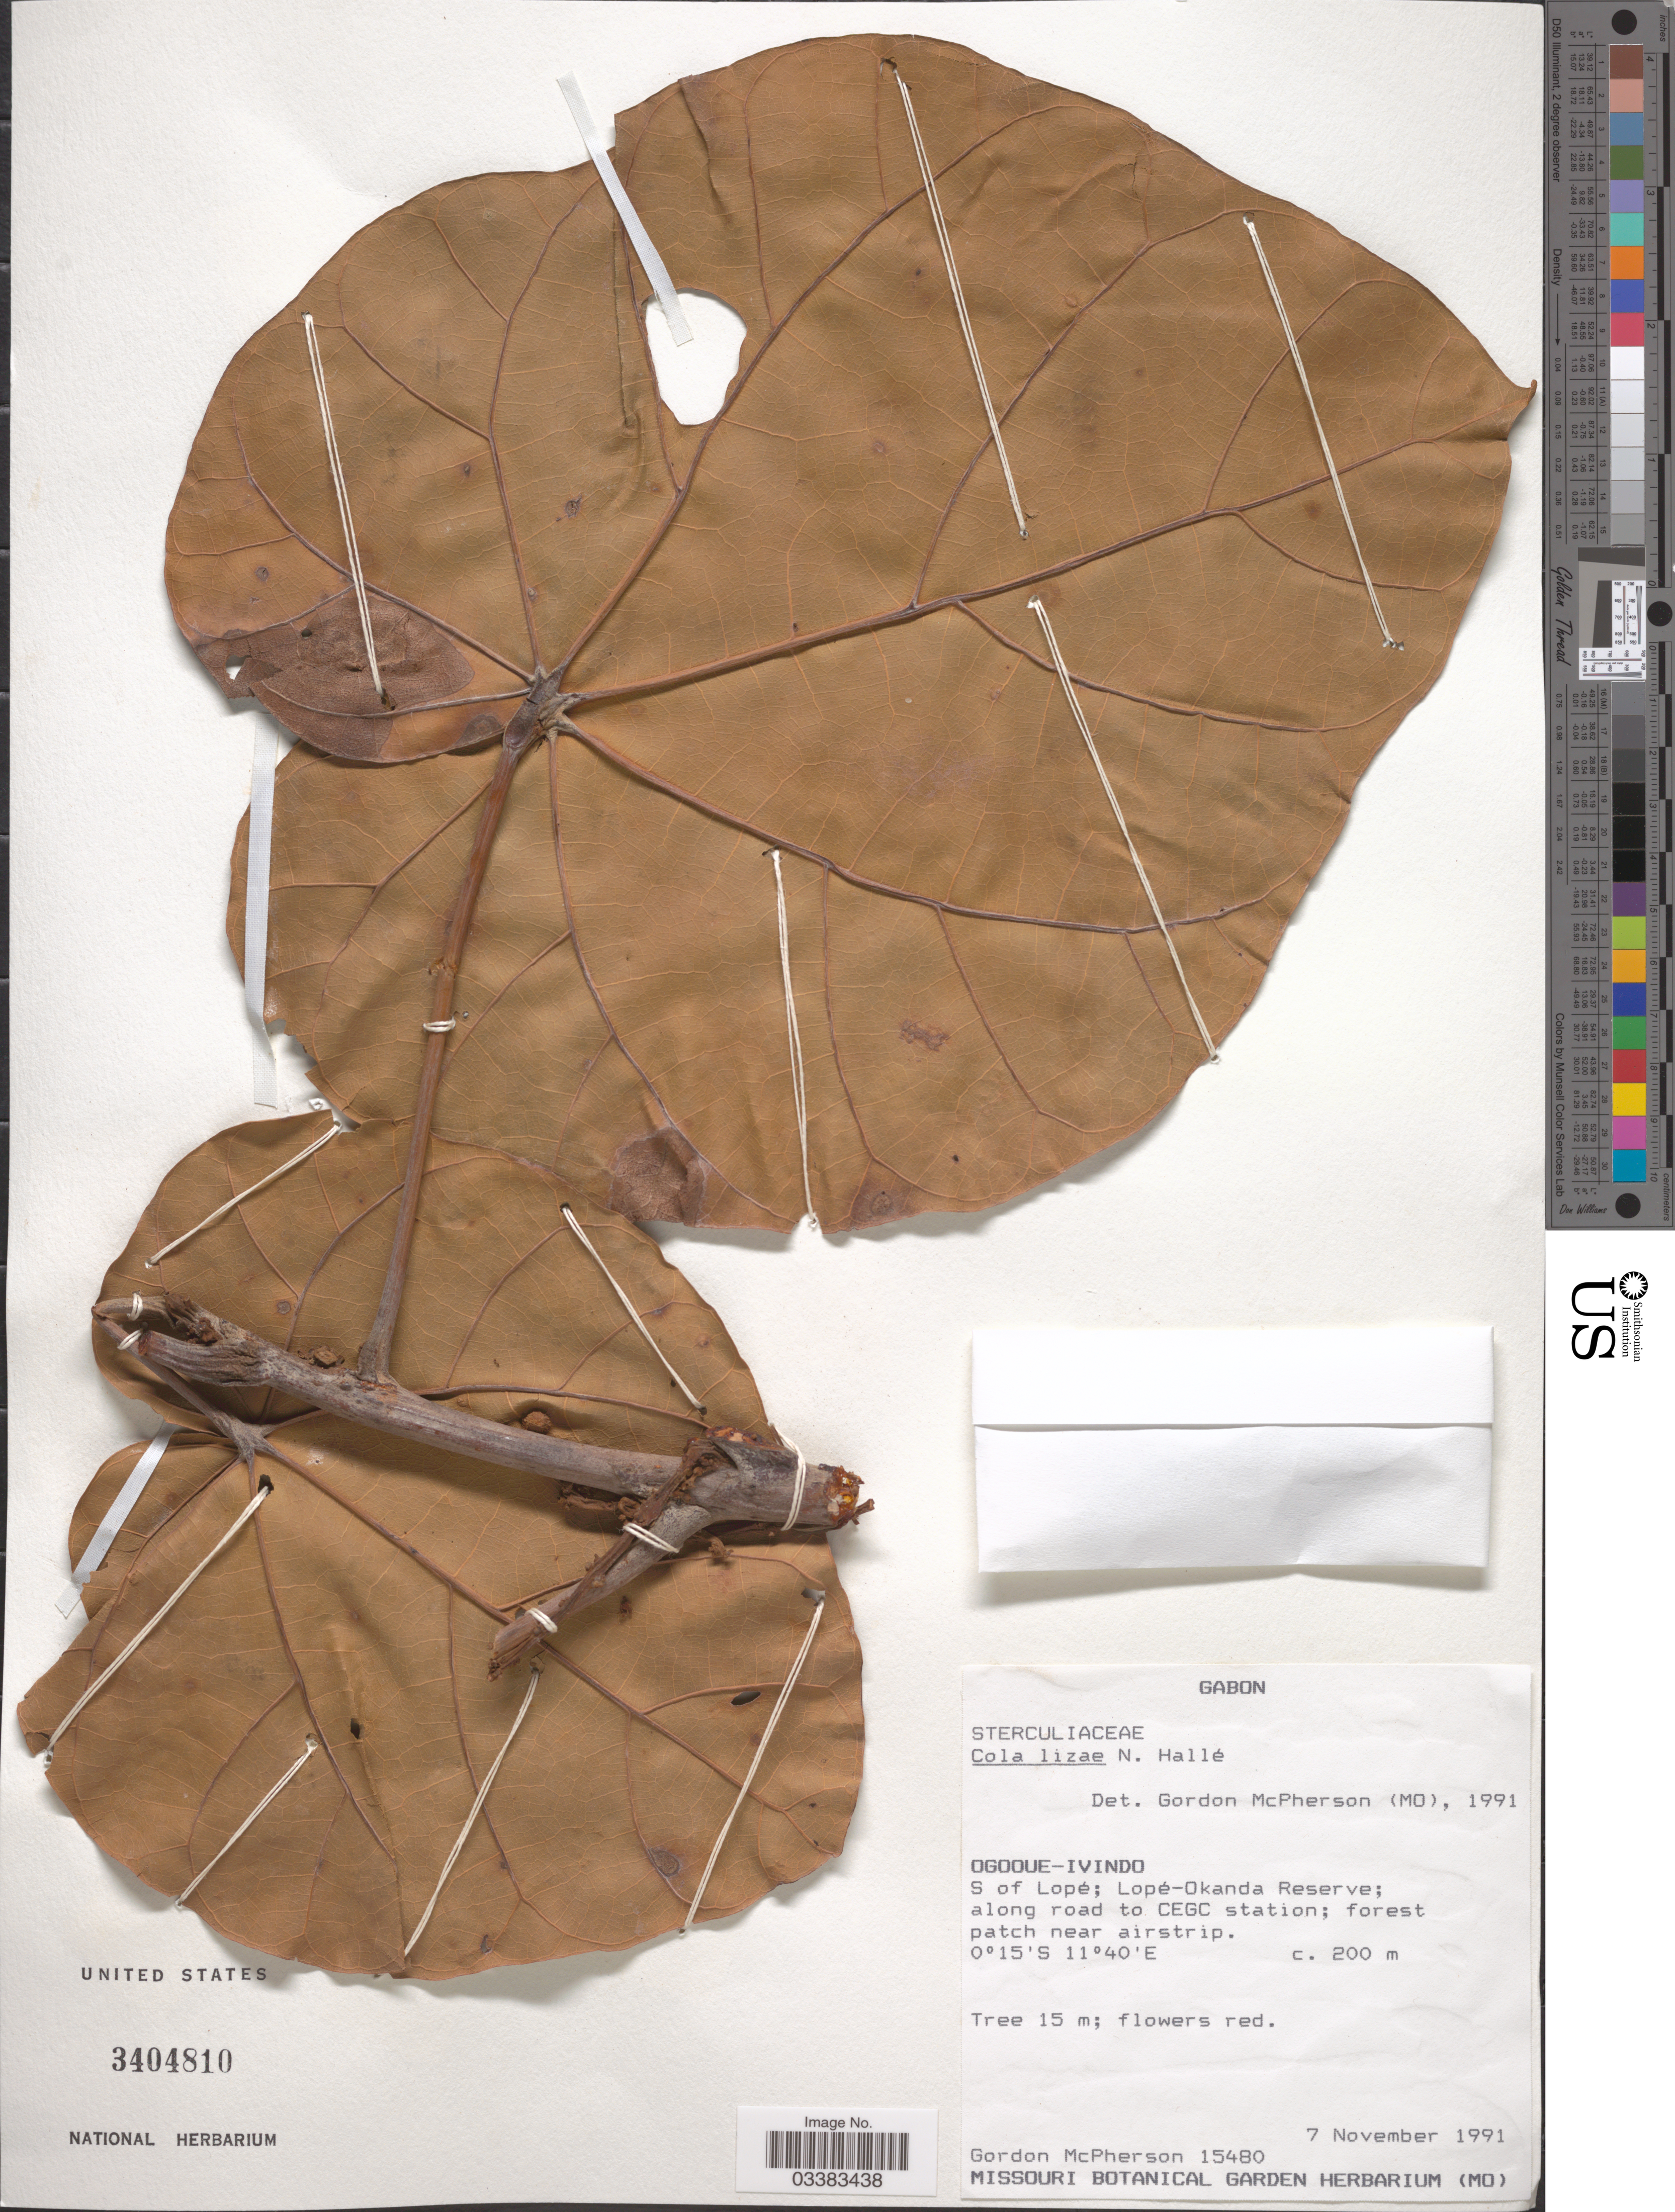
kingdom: Plantae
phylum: Tracheophyta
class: Magnoliopsida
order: Malvales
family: Malvaceae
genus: Cola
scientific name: Cola lizae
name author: N. Hallé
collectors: G. McPherson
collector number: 15480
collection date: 1991-11-07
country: Gabon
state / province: Ogooue-Ivindo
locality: S of Lopé; Lopé-Okanda Reserve; along road to CEGC station; forest patch near airstrip.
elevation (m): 200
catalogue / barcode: US 3404810